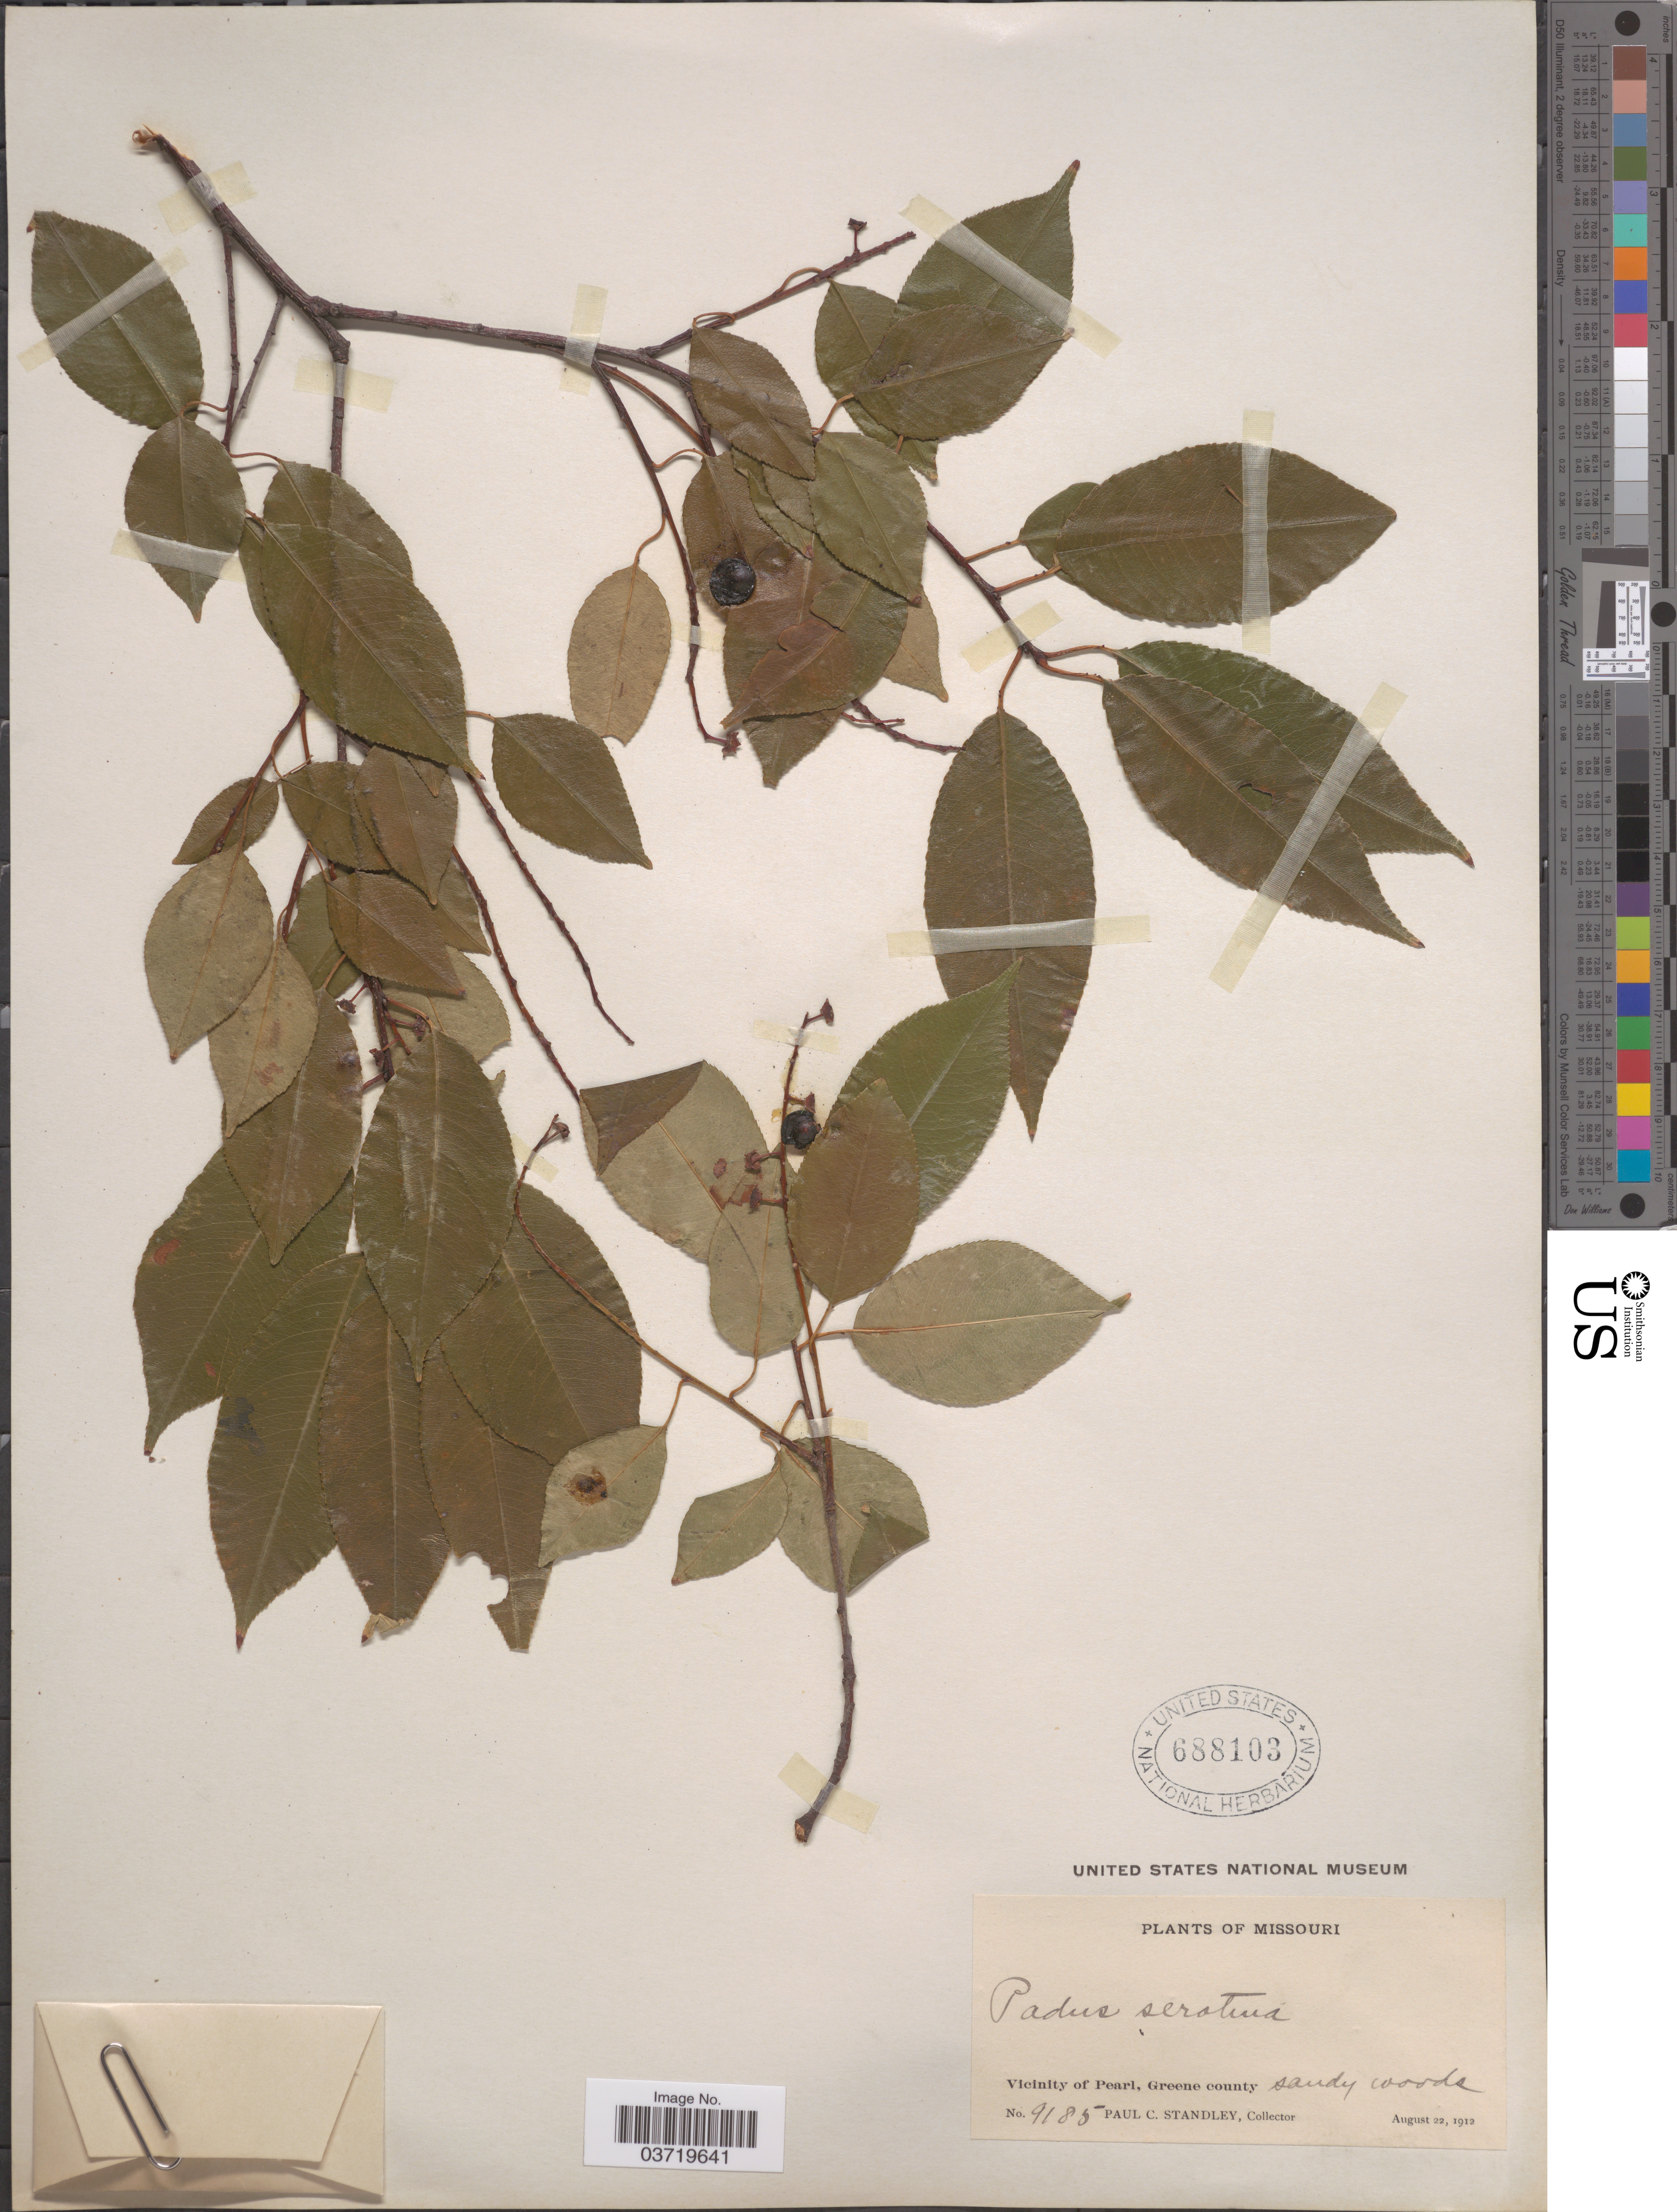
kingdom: Plantae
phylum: Tracheophyta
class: Magnoliopsida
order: Rosales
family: Rosaceae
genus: Prunus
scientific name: Prunus serotina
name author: Ehrh.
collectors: P. C. Standley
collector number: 9185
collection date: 1912-08-22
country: United States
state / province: Missouri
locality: Vicinity of Pearl, Greene county.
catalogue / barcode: US 688103